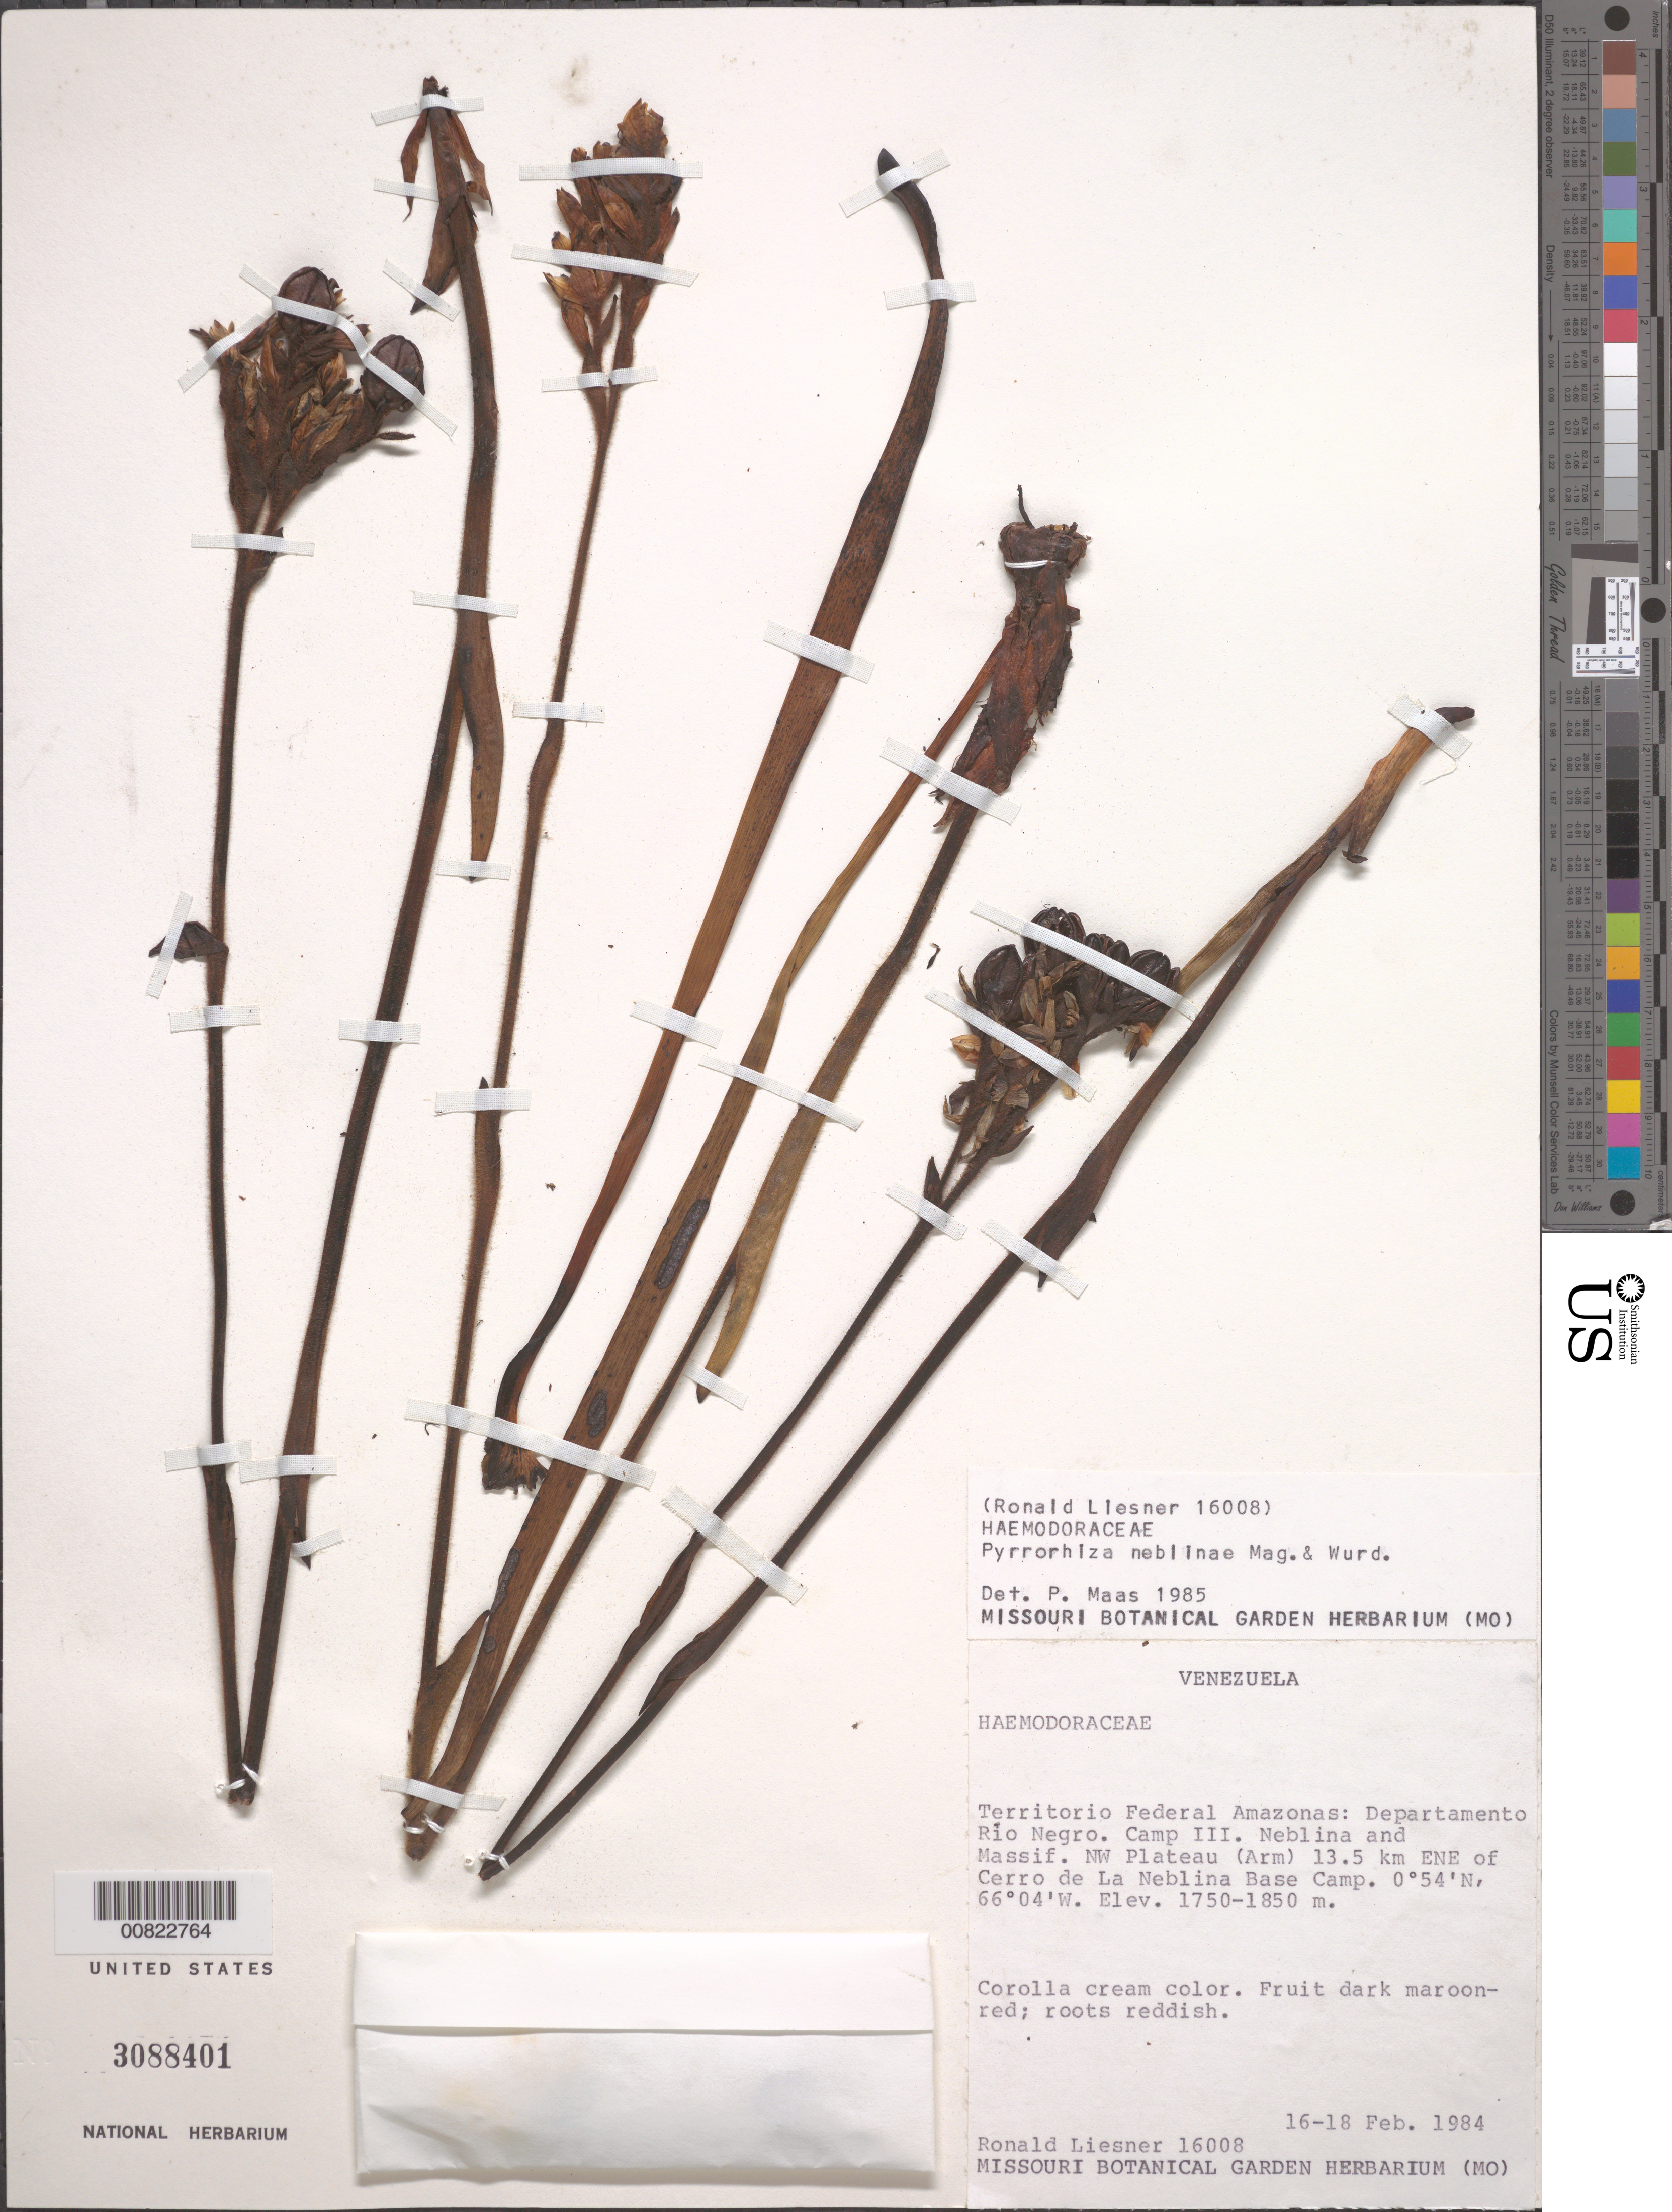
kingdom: Plantae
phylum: Tracheophyta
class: Liliopsida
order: Commelinales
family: Haemodoraceae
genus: Pyrrorhiza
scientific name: Pyrrorhiza neblinae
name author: Maguire & Wurdack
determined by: Maas, Paul J. M.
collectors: R. L. Liesner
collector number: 16008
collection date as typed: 16-Feb-84 to 18-Feb-84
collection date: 1984-02-16/1984-02-18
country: Venezuela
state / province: Amazonas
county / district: Río Negro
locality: Cerro de La Neblina Base Camp, Camp III, Neblina & Massif, NW Plateau, 13.5 km ENE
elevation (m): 1750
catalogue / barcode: US 3088401